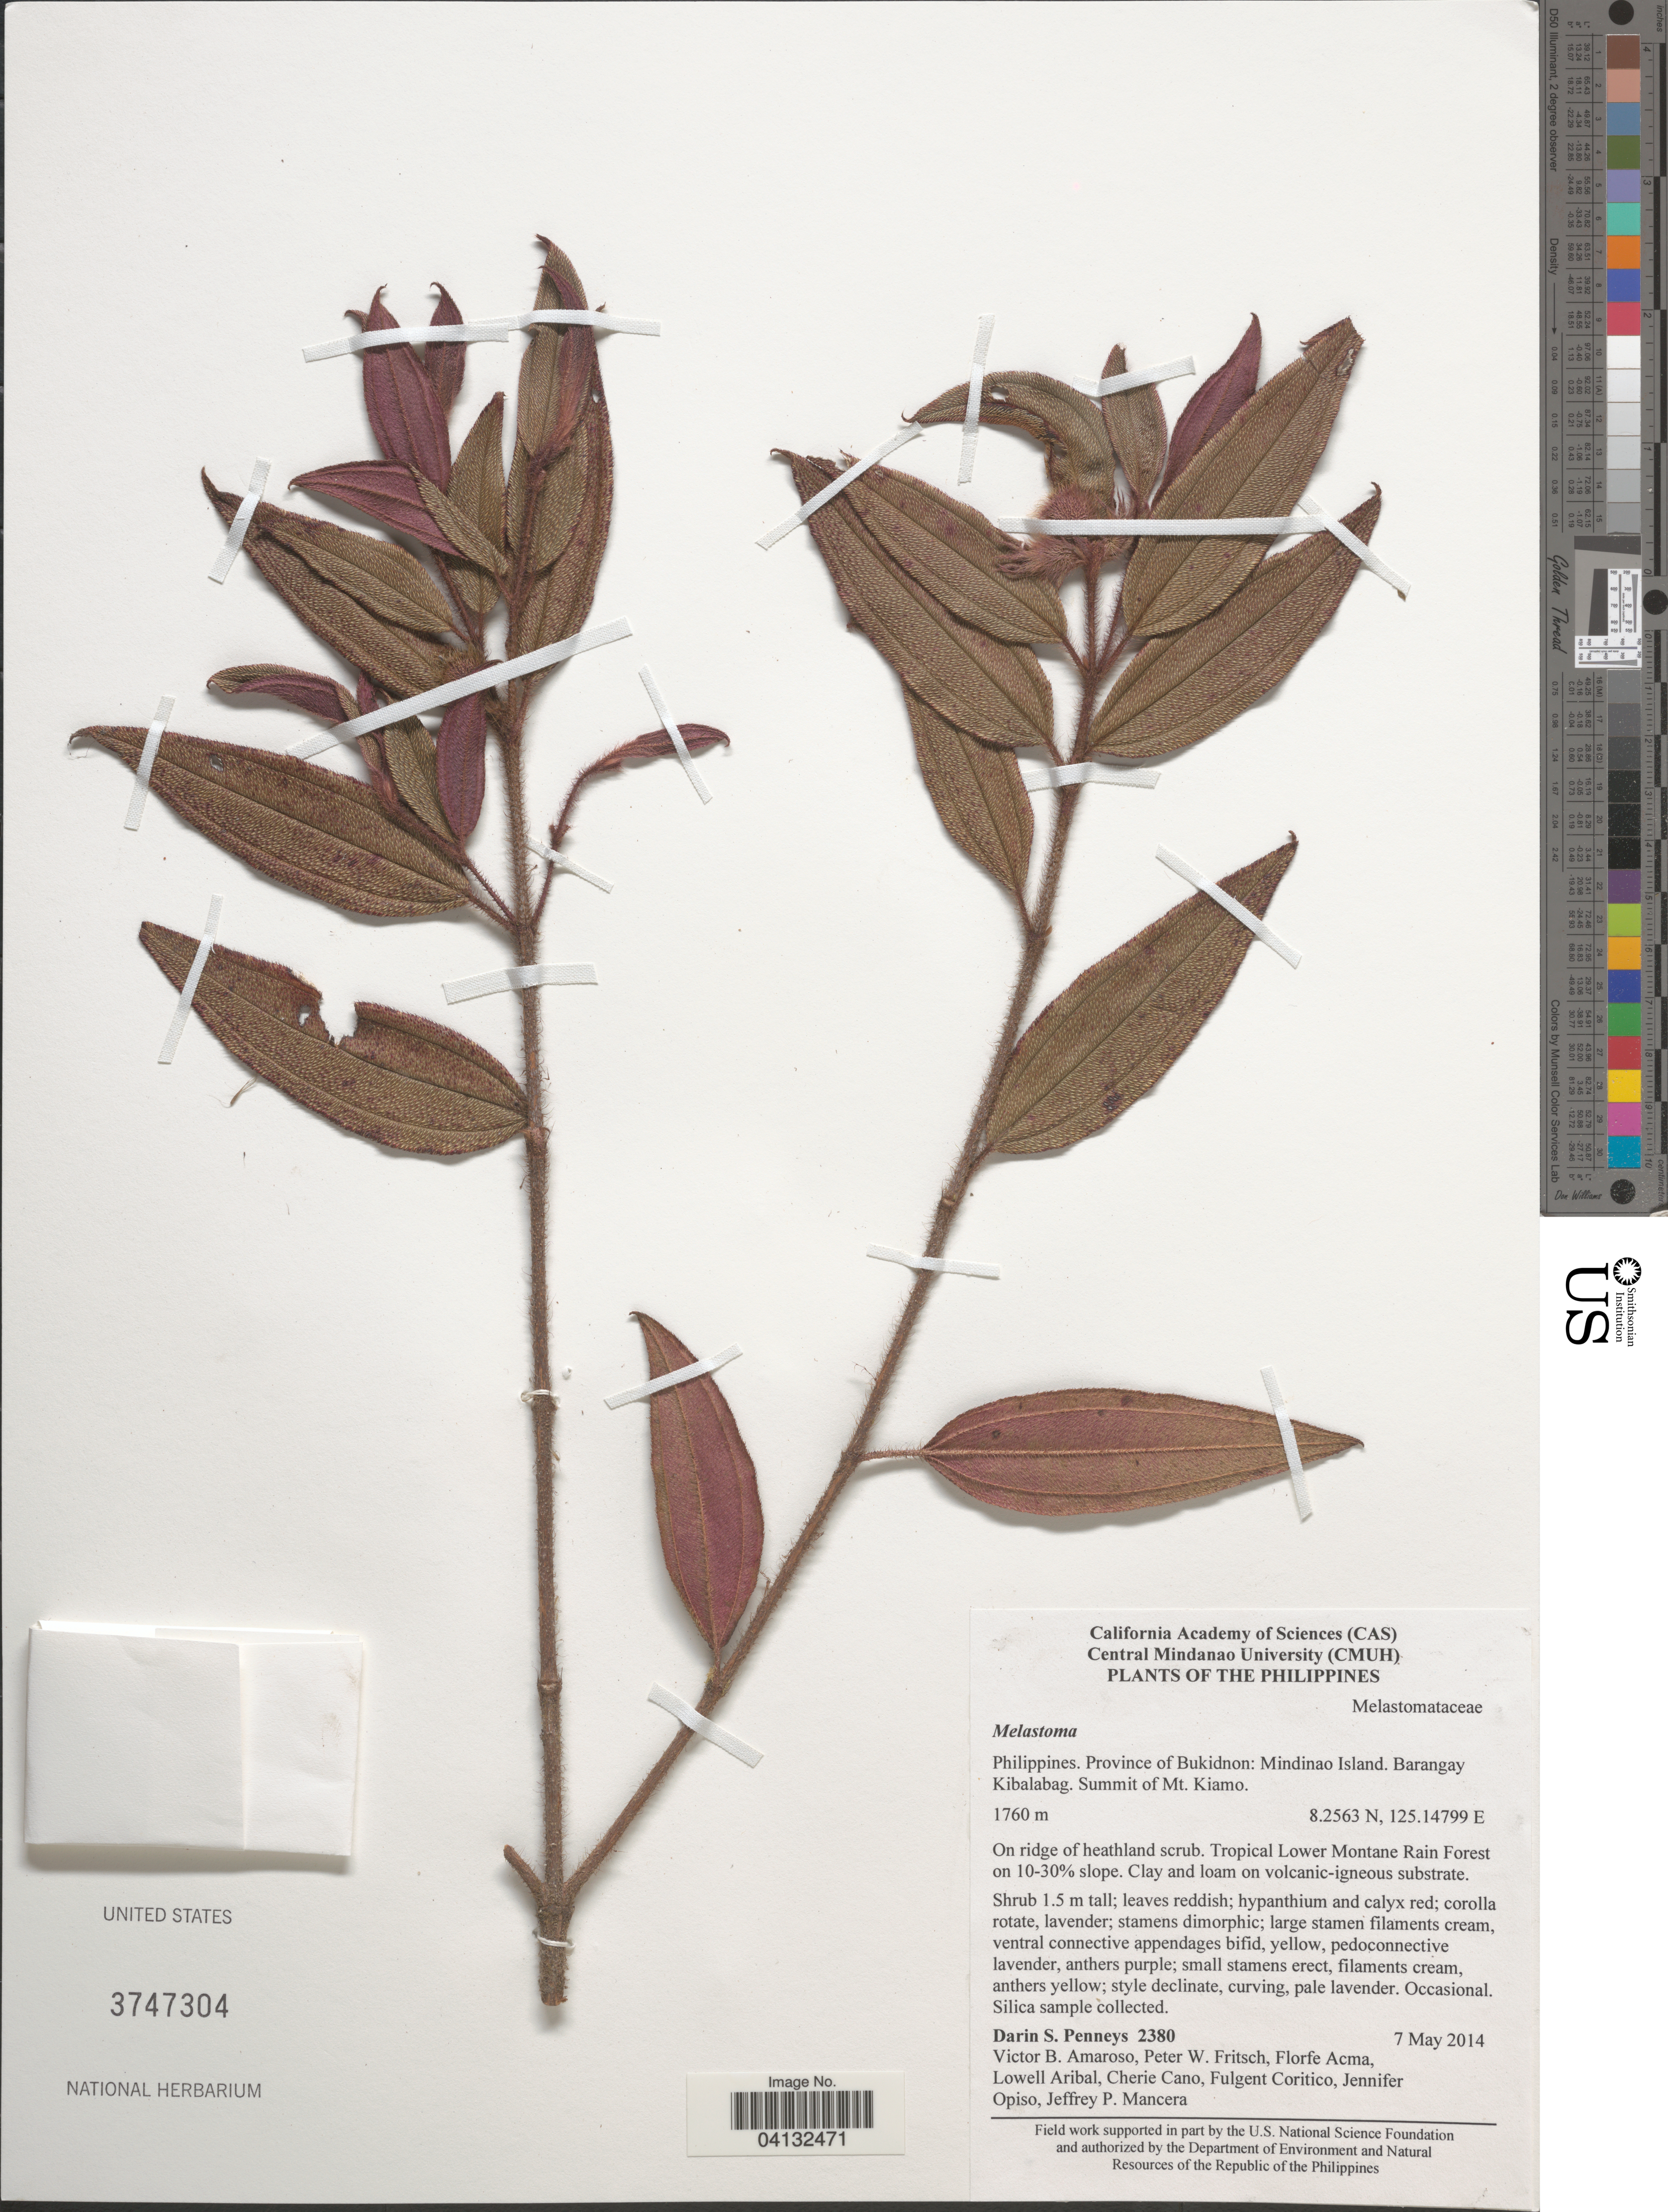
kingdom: Plantae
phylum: Tracheophyta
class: Magnoliopsida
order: Myrtales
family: Melastomataceae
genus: Melastoma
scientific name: Melastoma sp.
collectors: D. S. Penneys, V. Amoroso, P. W. Fritsch, F. Acma & et al.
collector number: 2380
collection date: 2014-05-07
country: Philippines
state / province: Northern Mindanao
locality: Province of Bukidnon: Mindinao Island. Barangay Kibalabag. Summit of Mt. Kiamo. Tropical Lower Montane Rain Forest on 10-30% slope.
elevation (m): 1760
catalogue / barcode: US 3747304